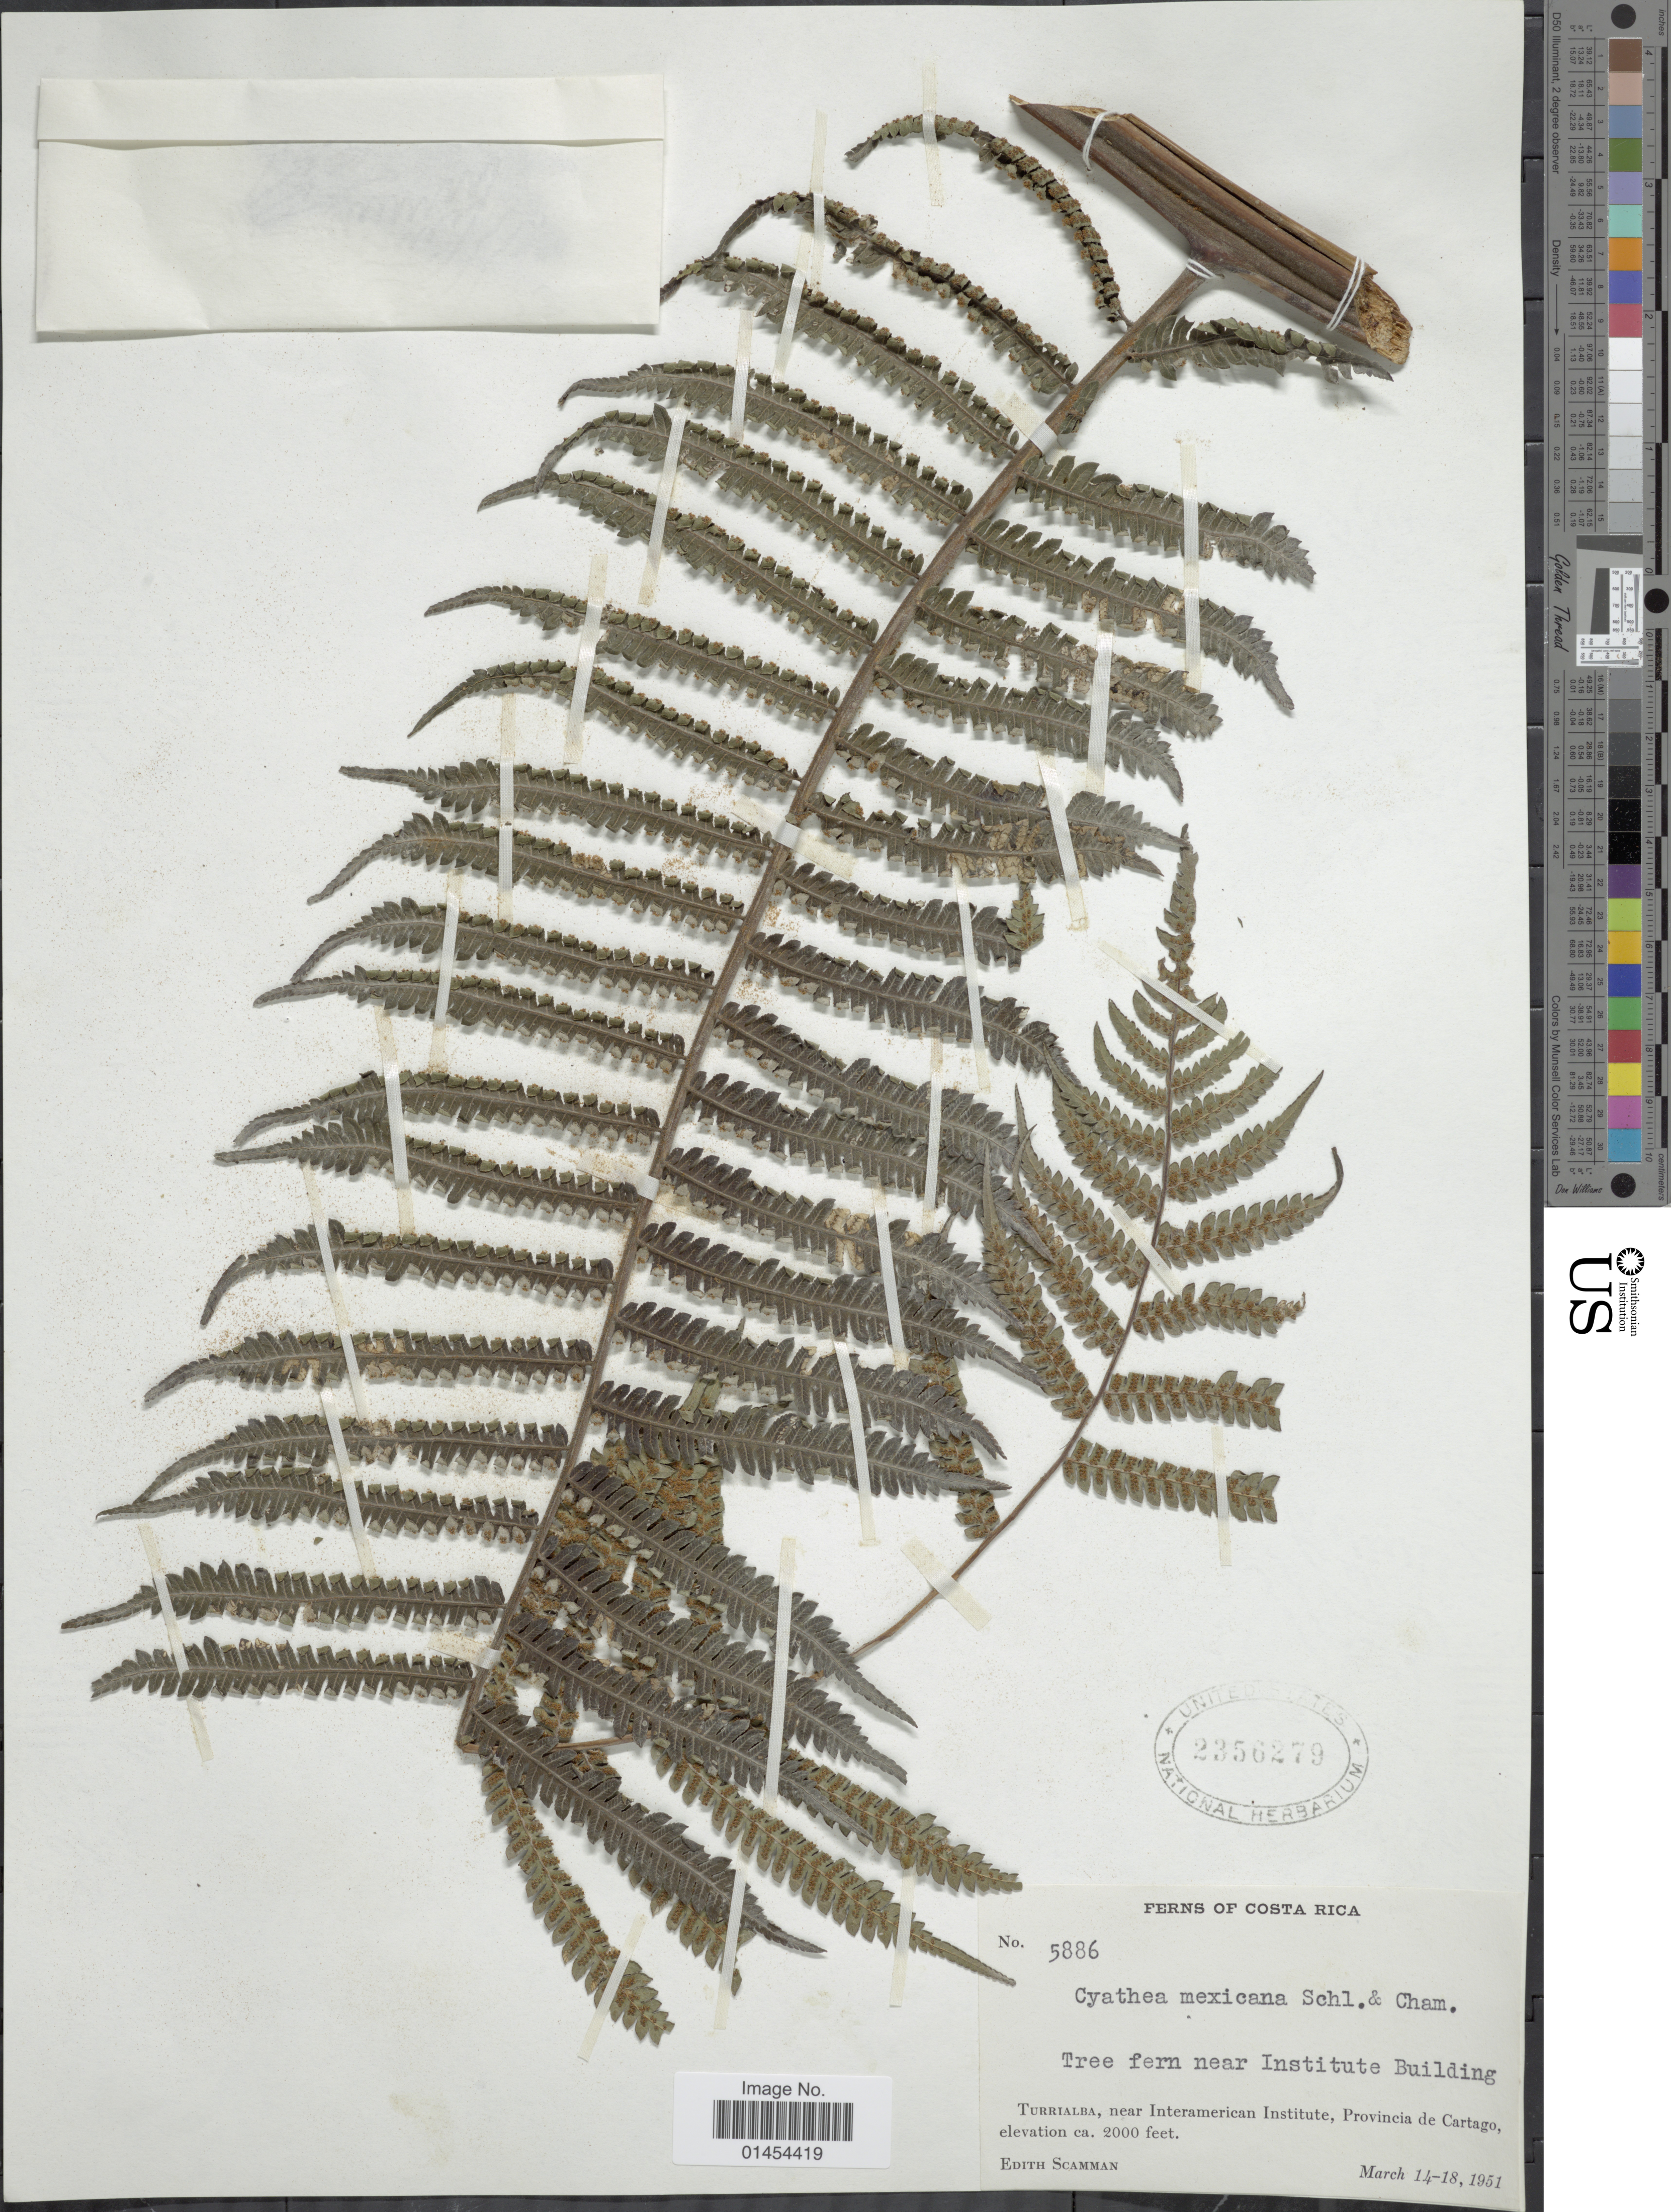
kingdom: Plantae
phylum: Tracheophyta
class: Polypodiopsida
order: Cyatheales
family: Cyatheaceae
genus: Alsophila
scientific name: Alsophila firma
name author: (Baker) D.S. Conant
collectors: E. Scamman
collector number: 5886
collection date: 1951-03-14/1951-03-18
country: Costa Rica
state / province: Cartago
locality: Tree fern near Institute Building. Turrialba, near Interamerican Institute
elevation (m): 610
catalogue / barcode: US 2356279